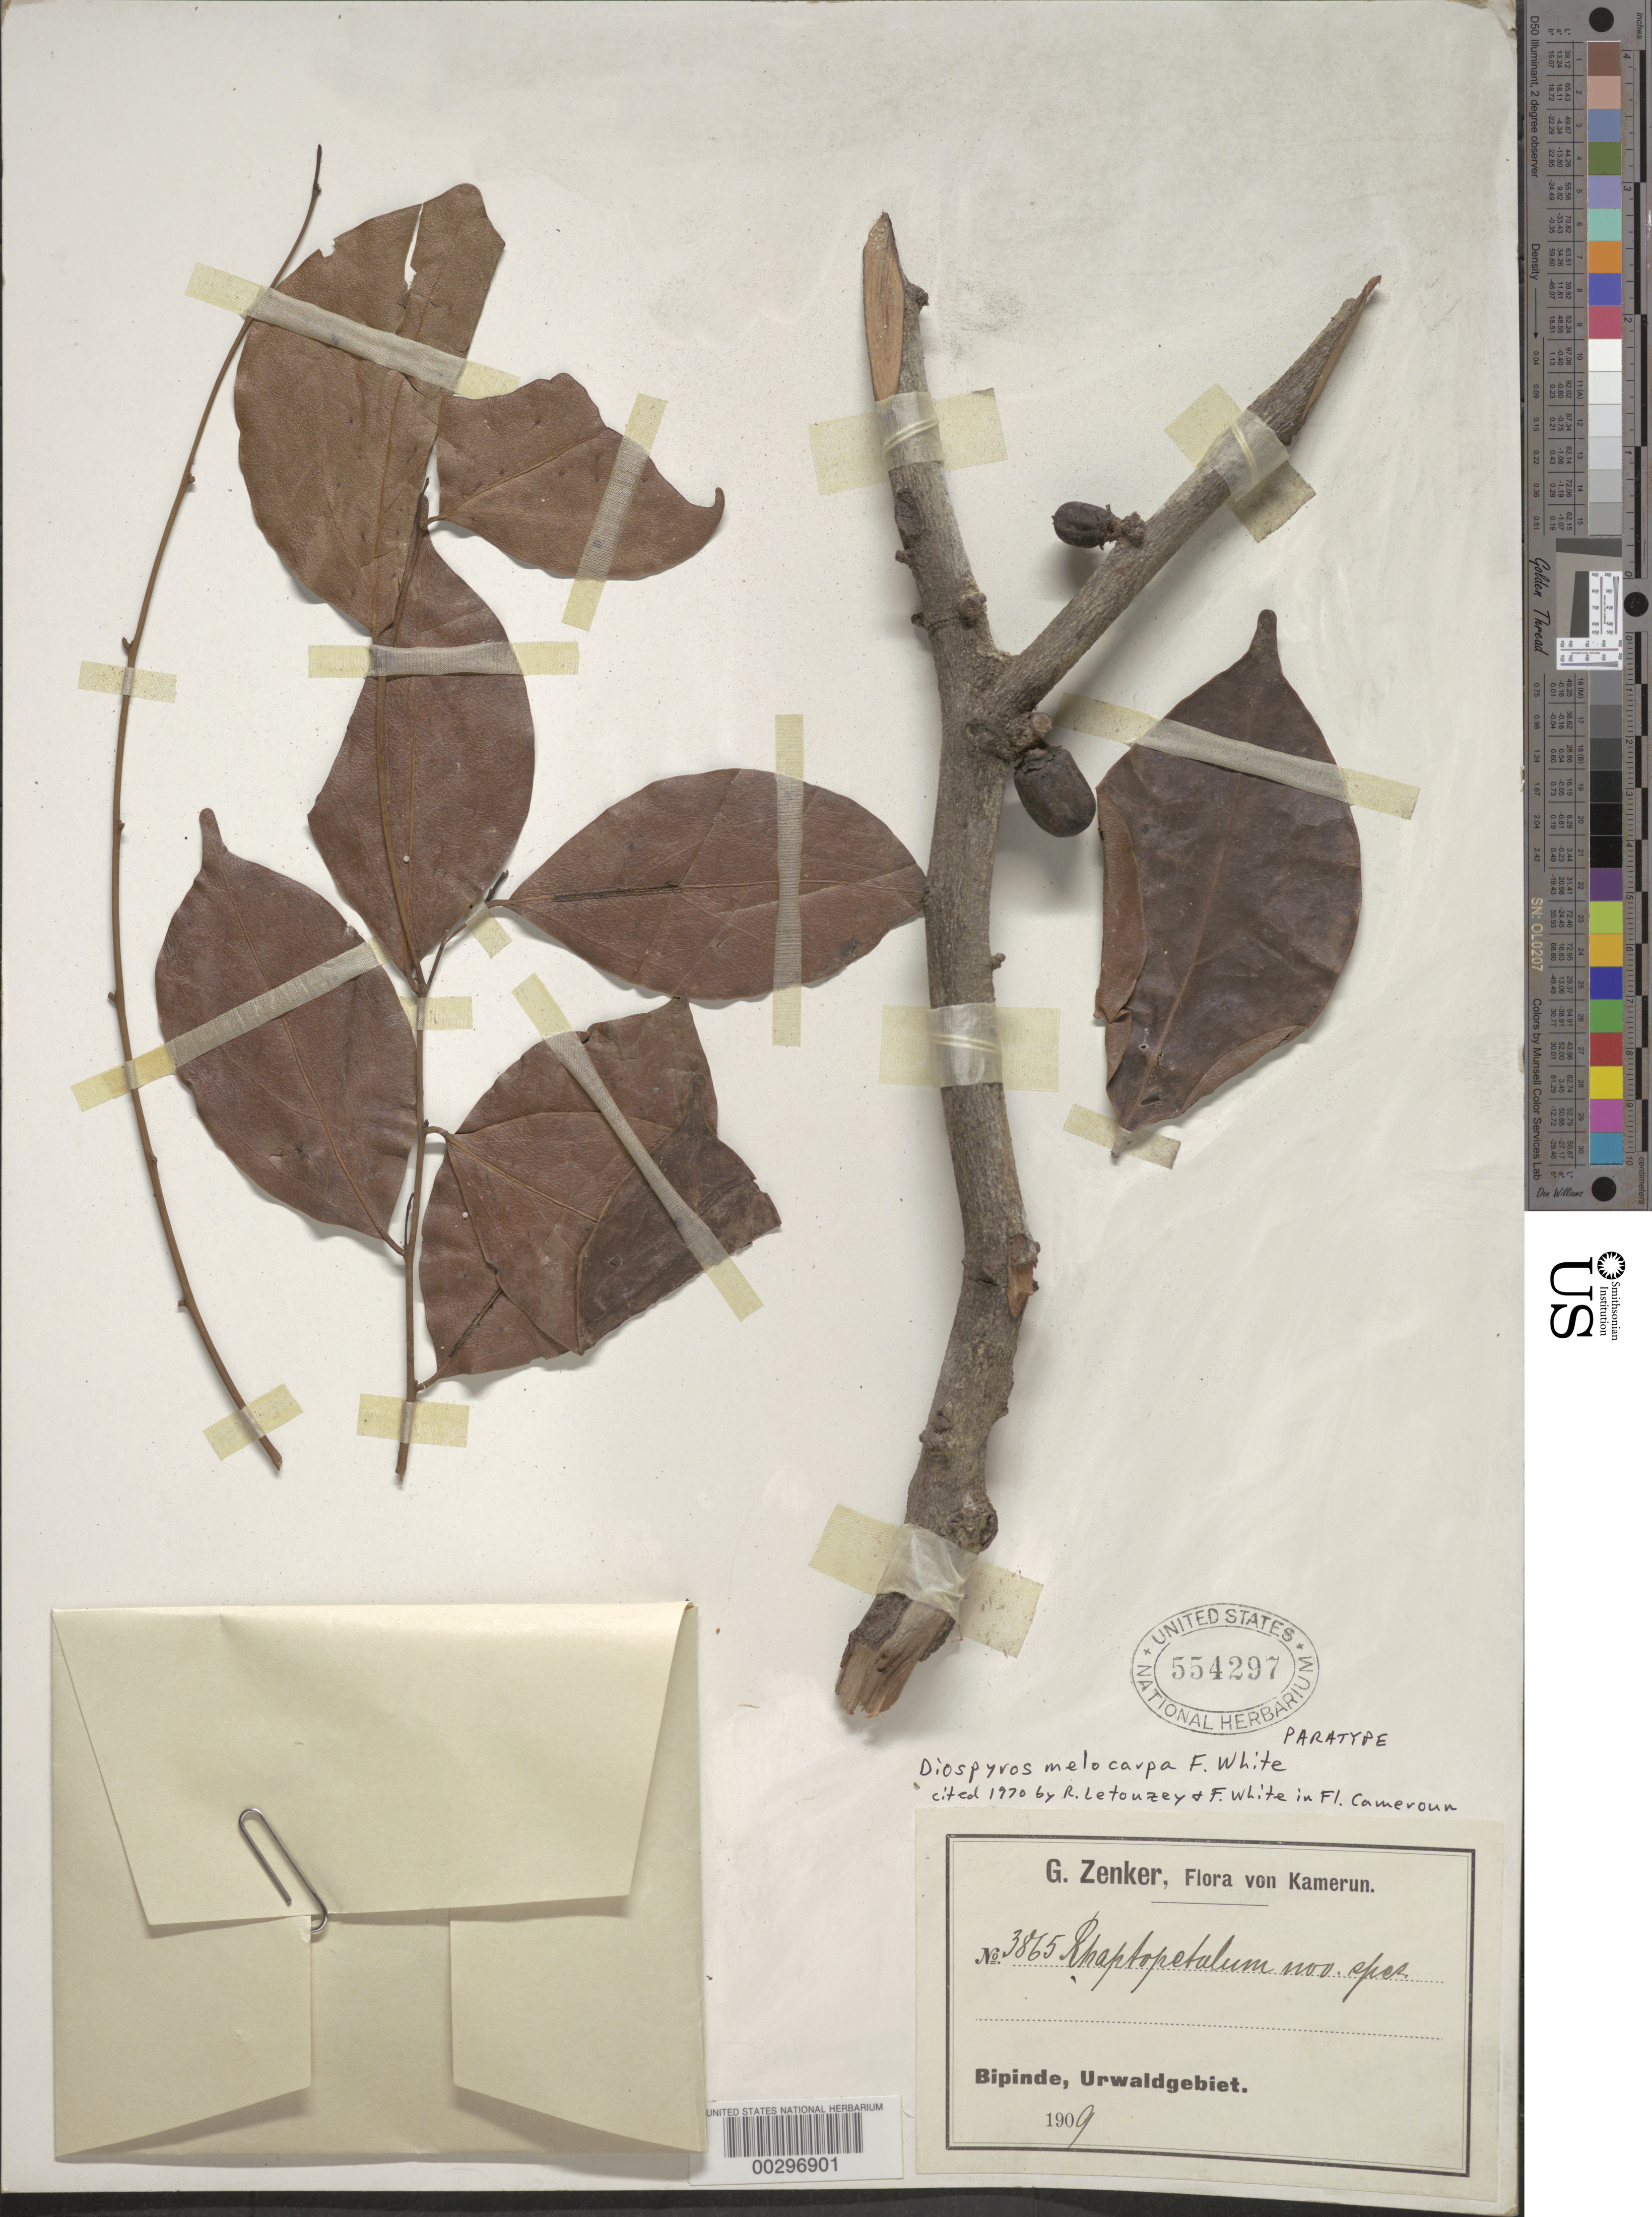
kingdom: Plantae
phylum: Tracheophyta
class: Magnoliopsida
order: Ericales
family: Ebenaceae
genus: Diospyros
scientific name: Diospyros melocarpa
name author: F. White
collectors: G. A. Zenker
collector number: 3865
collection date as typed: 1909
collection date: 1909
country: Cameroon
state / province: Sud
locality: Bipinde, urwaldgebiet [jungle area]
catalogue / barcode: US 554297